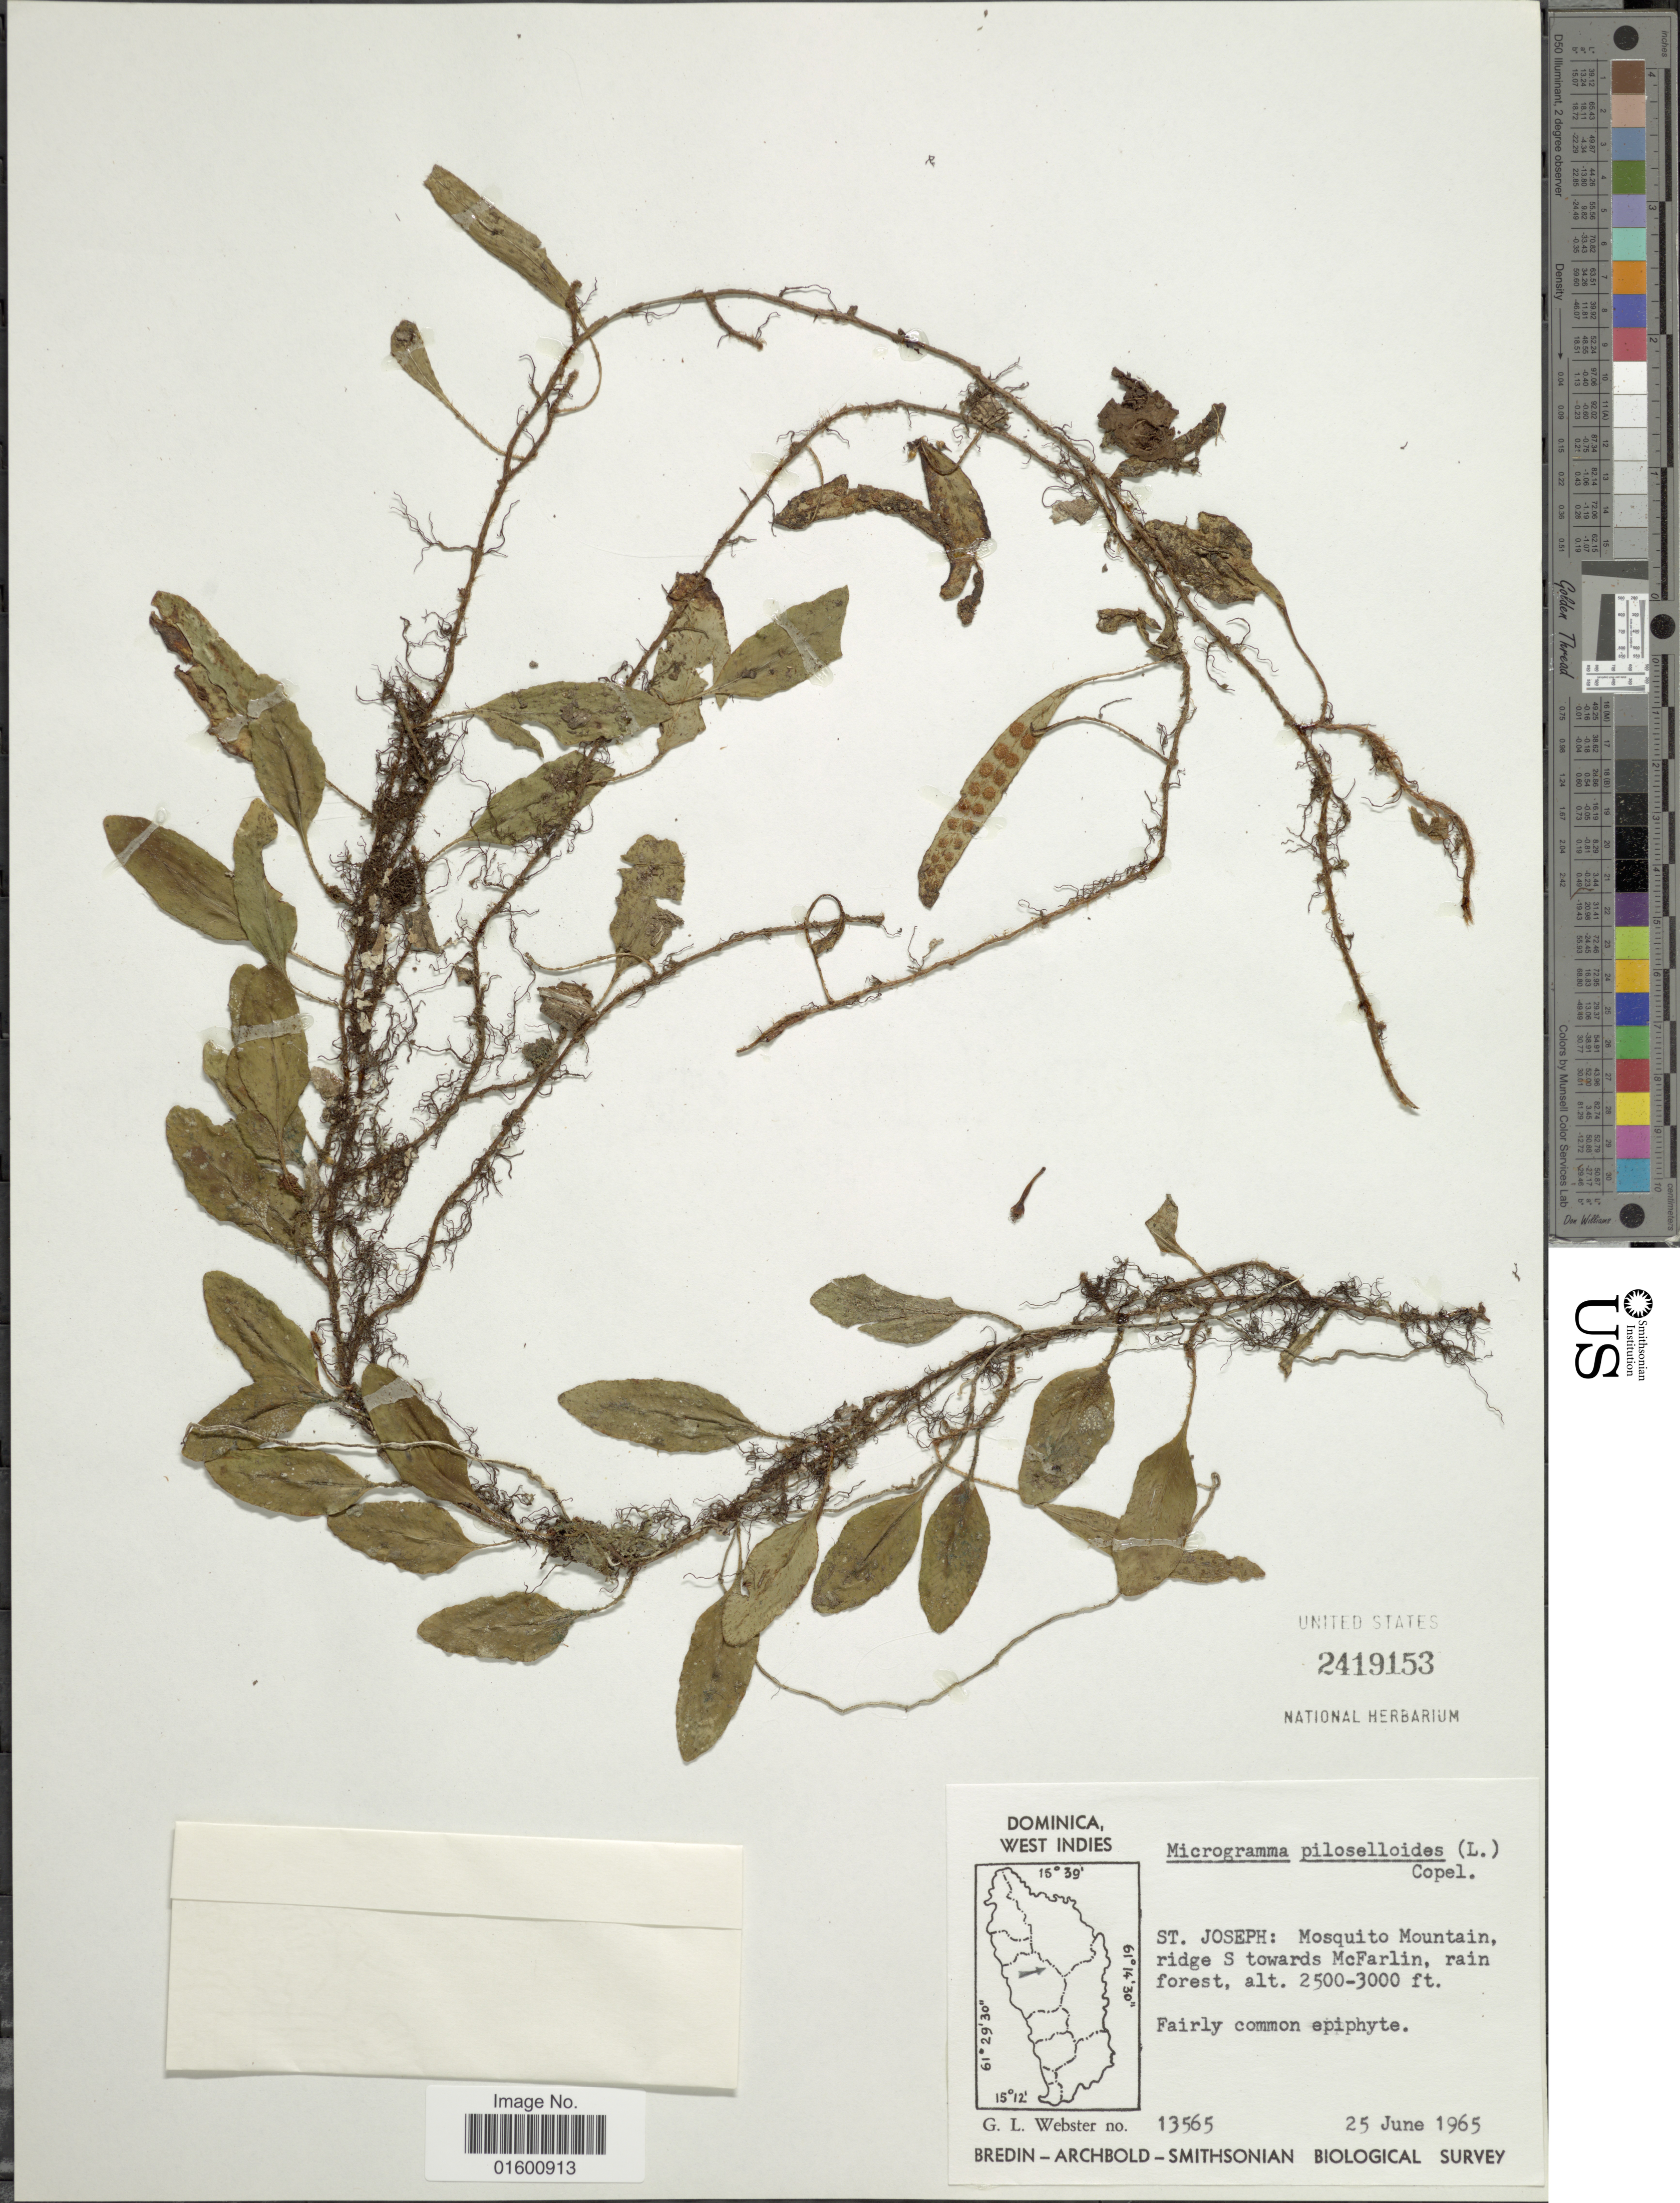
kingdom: Plantae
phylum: Tracheophyta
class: Polypodiopsida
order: Polypodiales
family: Polypodiaceae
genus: Microgramma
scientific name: Microgramma piloselloides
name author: (L.) Copel.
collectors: G. L. Webster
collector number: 13565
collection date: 1965-06-25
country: Dominica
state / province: St. Joseph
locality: Mosquito Mountain, ridge S towards McFarlin, rain forest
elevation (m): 762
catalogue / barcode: US 2419153